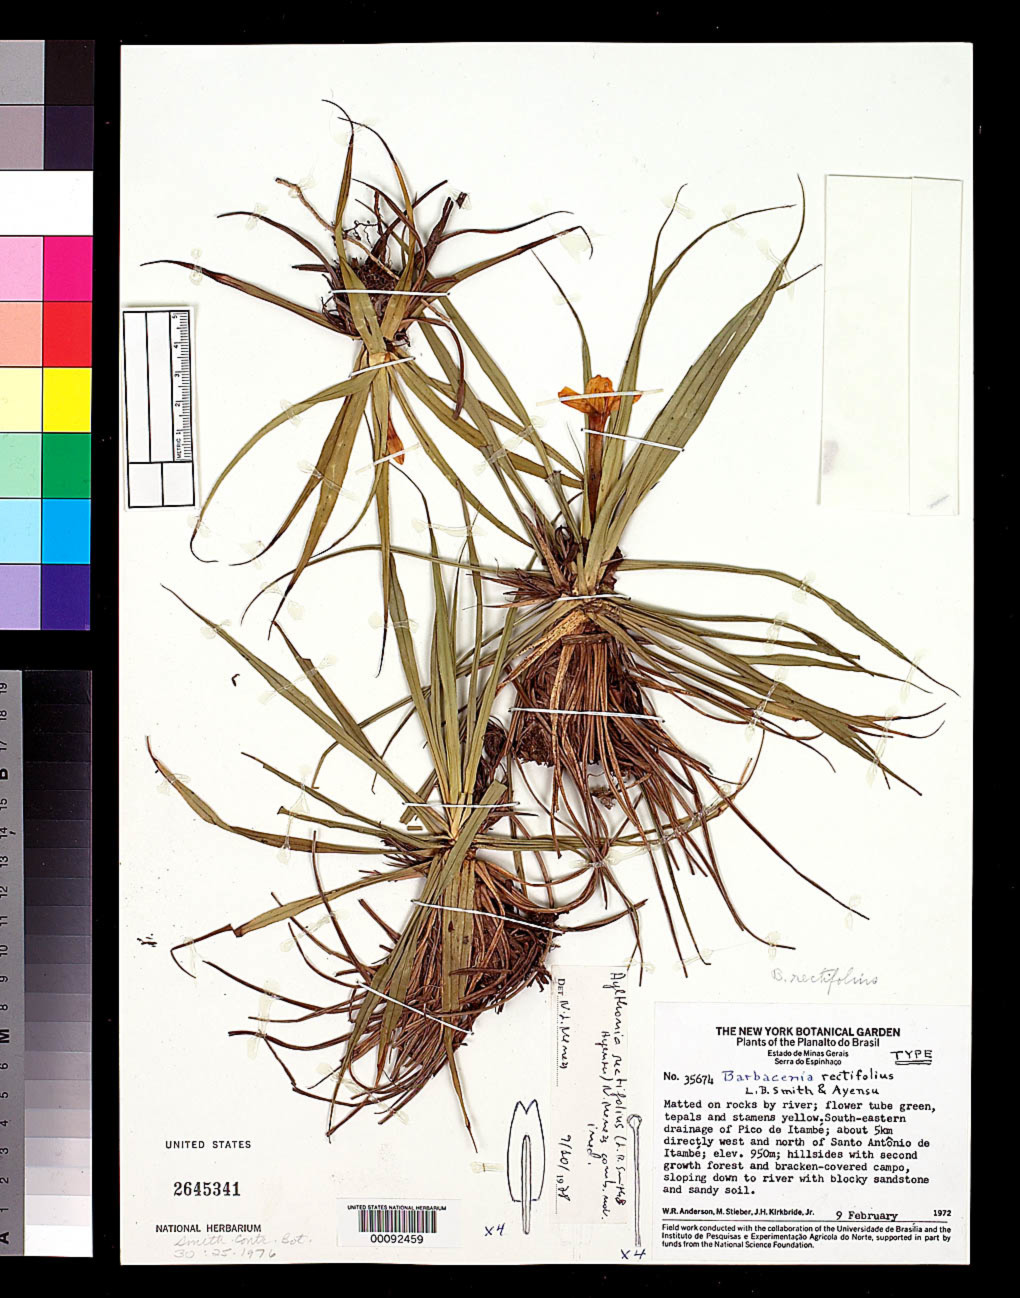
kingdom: Plantae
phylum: Tracheophyta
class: Liliopsida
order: Pandanales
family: Velloziaceae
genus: Barbacenia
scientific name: Barbacenia rectifolia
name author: L.B. Sm. & Ayensu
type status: Holotype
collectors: W. R. Anderson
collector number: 35674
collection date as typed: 09 Feb 1972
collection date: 1972-02-09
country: Brazil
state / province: Minas Gerais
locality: Northwest of Santo Antonio de Itambe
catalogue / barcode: US 2645341